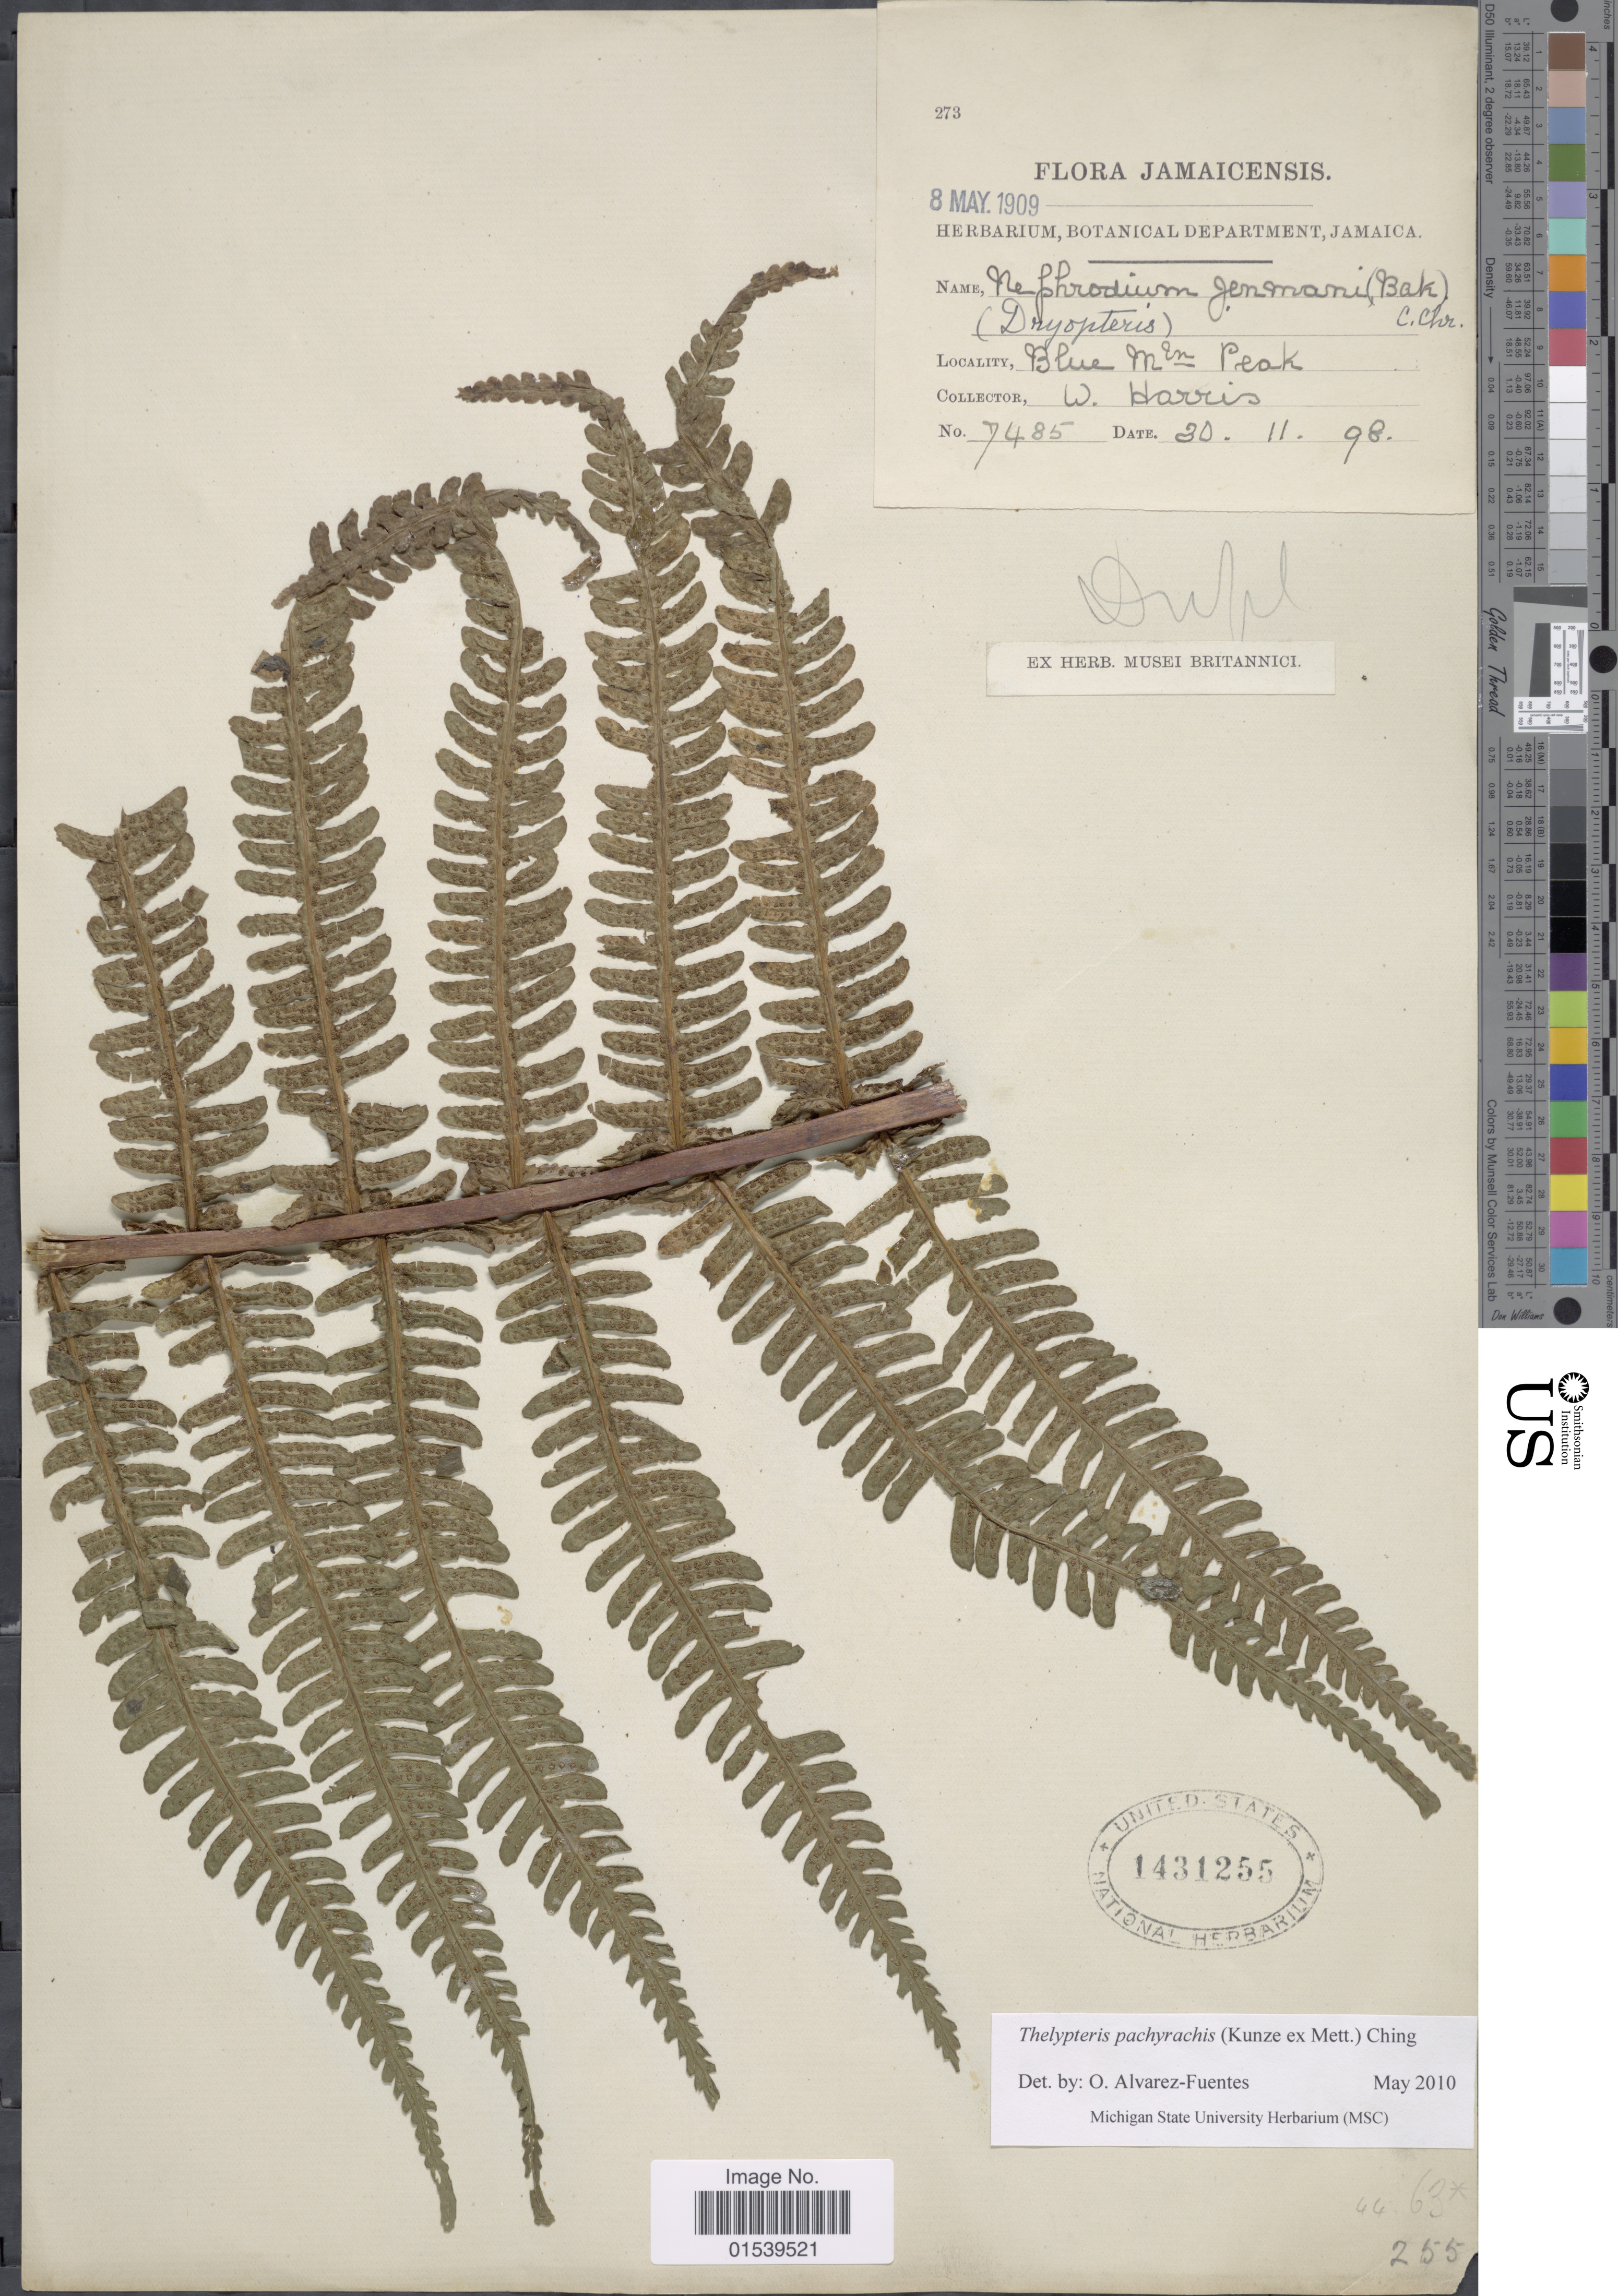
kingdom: Plantae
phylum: Tracheophyta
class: Polypodiopsida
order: Polypodiales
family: Thelypteridaceae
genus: Amauropelta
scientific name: Amauropelta pachyrachis (Kunze) comb. nov., ined 2015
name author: (Kunze)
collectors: W. Harris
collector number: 7485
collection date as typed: Transcribed d/m/y: 30/11/98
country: Jamaica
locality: Blue Mtn Peak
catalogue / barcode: US 1431255